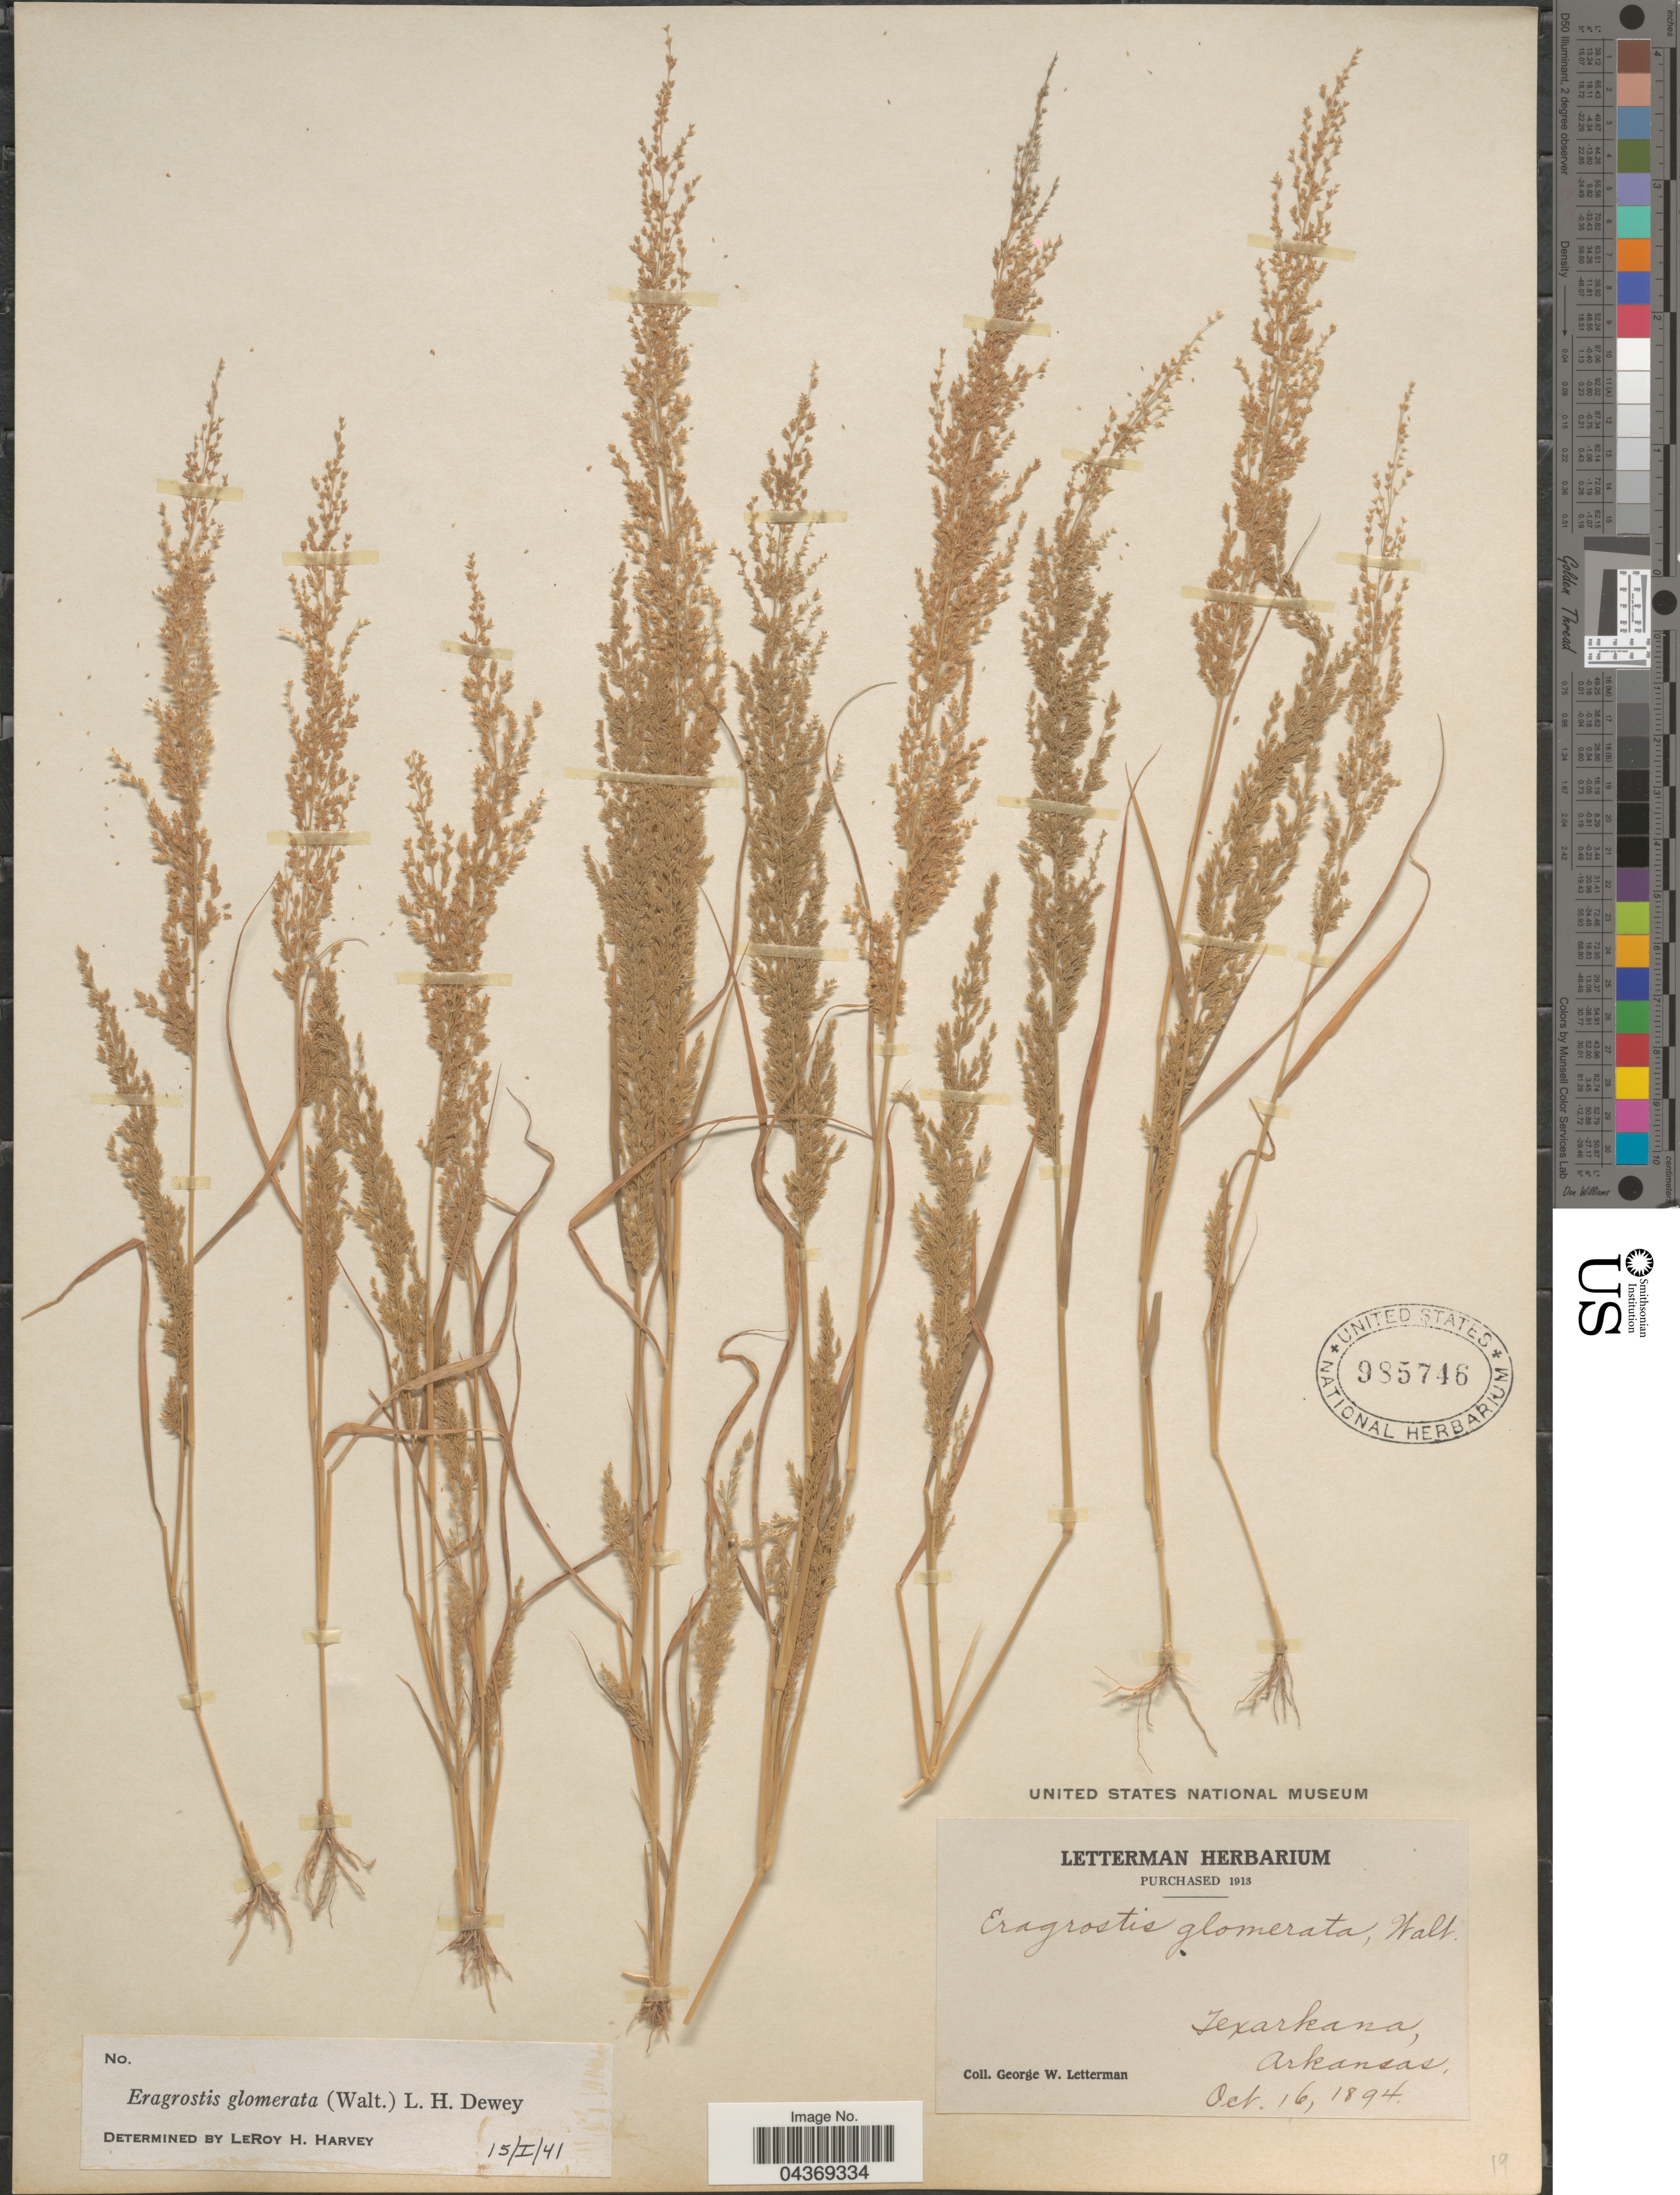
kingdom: Plantae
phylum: Tracheophyta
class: Liliopsida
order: Poales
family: Poaceae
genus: Eragrostis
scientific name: Eragrostis japonica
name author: (Thunb.) Trin.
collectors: G. W. Letterman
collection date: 1894-10-16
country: United States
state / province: Arkansas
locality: Texarkana.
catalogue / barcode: US 985746